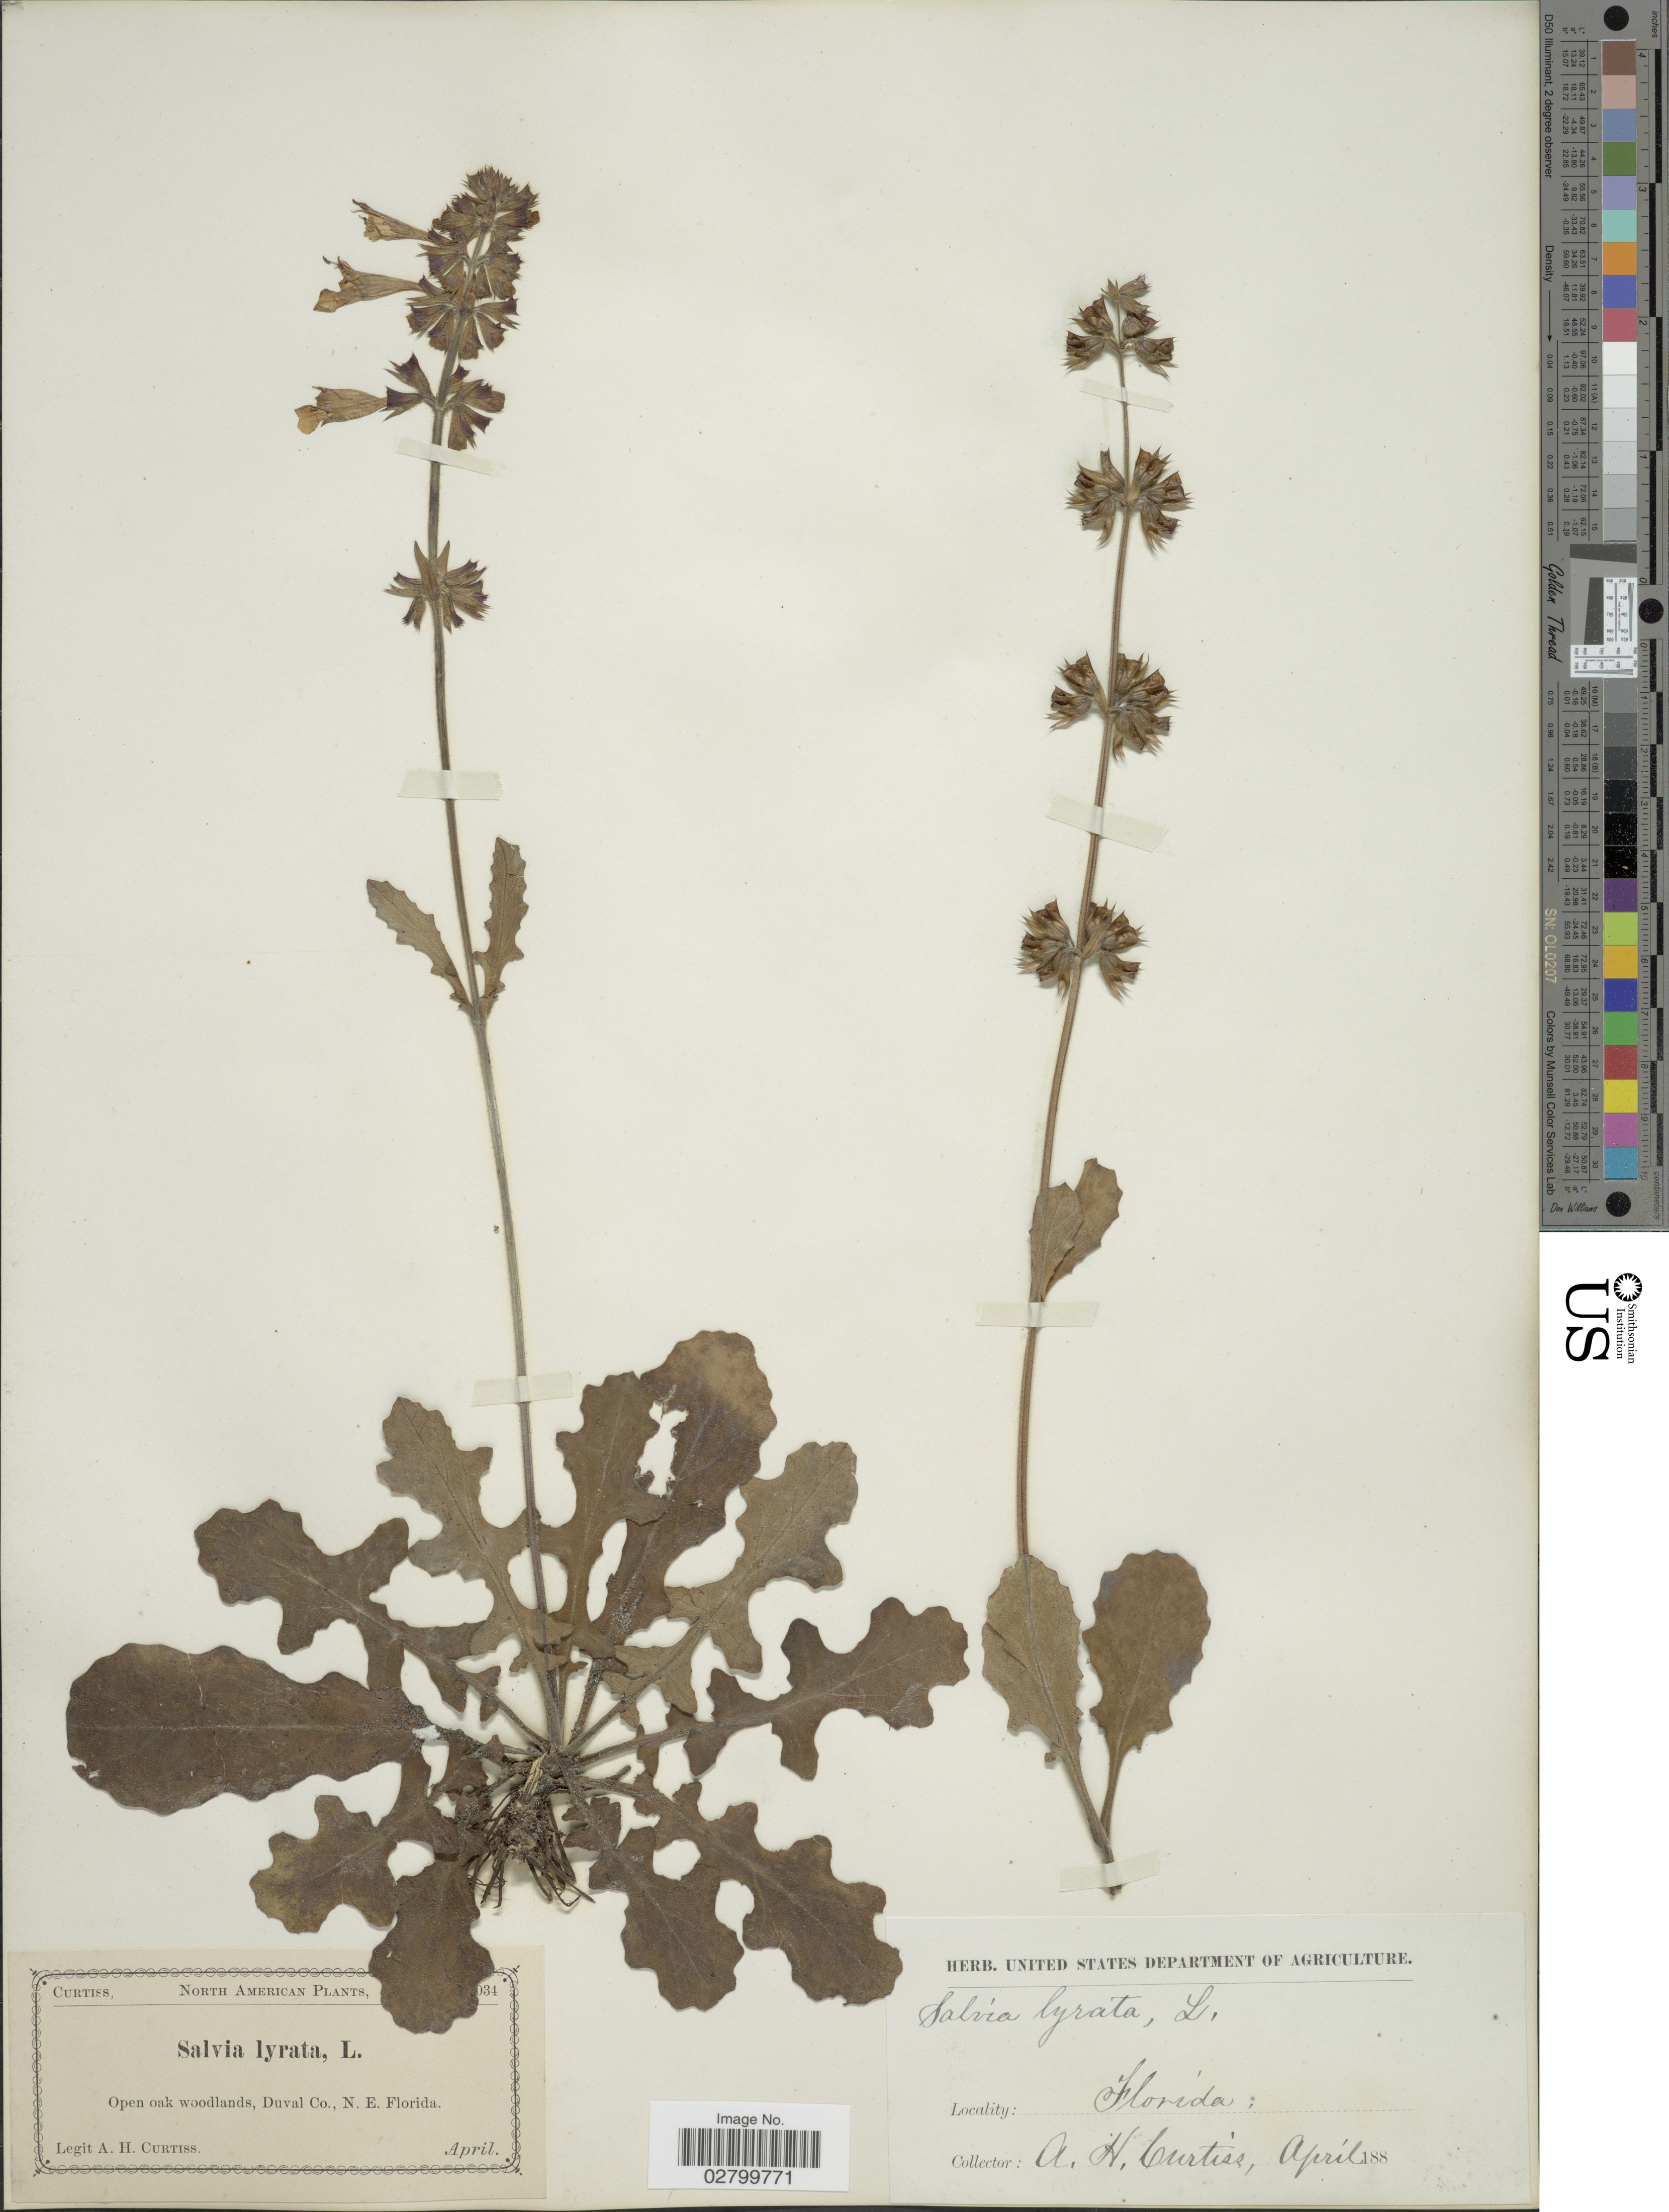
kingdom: Plantae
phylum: Tracheophyta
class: Magnoliopsida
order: Lamiales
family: Lamiaceae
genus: Salvia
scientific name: Salvia lyrata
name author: L.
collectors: A. H. Curtiss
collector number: !034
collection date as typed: April 188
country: United States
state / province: Florida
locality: Open oak woodlands, Duval Co., N.E. Florida.